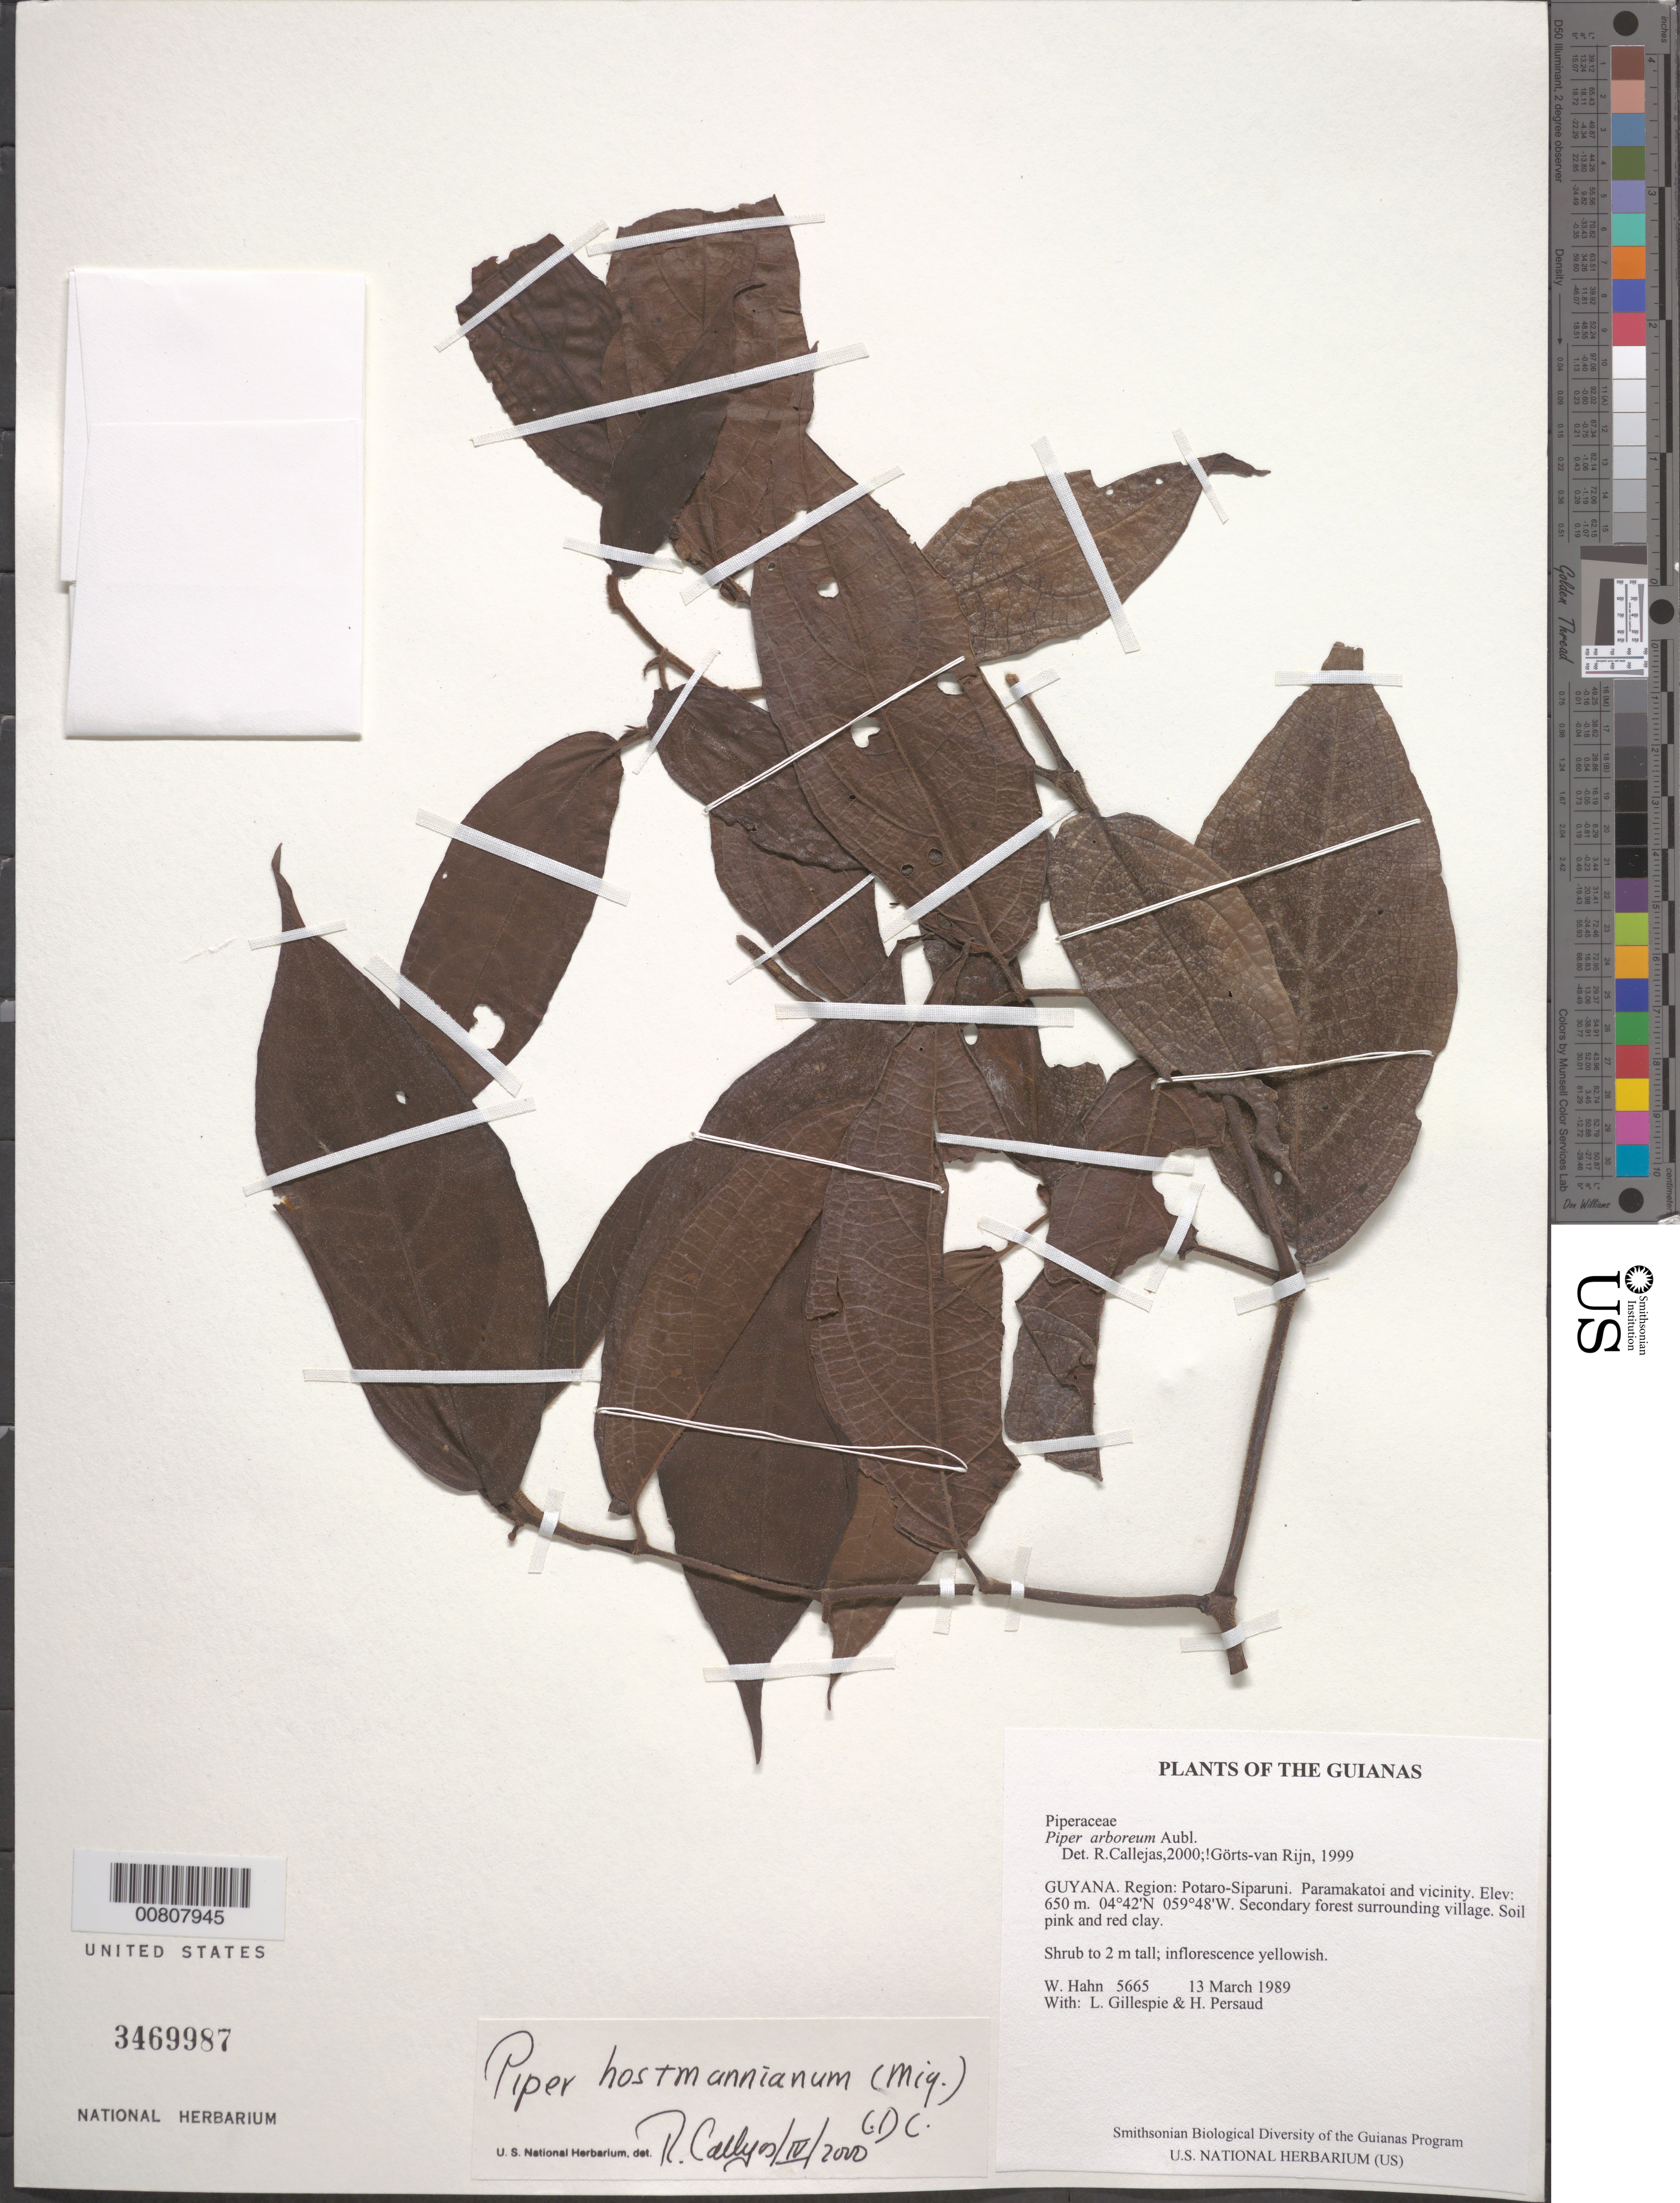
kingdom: Plantae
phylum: Tracheophyta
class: Magnoliopsida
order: Piperales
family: Piperaceae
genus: Piper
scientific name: Piper hostmannianum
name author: (Miq.) C. DC.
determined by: Callejas, Ricardo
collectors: W. Hahn, L. J. Gillespie & H. Persaud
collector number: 5665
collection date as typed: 13 March 1989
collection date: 1989-03-13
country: Guyana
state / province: Potaro-Siparuni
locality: Paramakatoi and vicinity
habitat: Secondary forest surrounding village. Soil pink and red clay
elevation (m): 650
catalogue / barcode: US 3469987